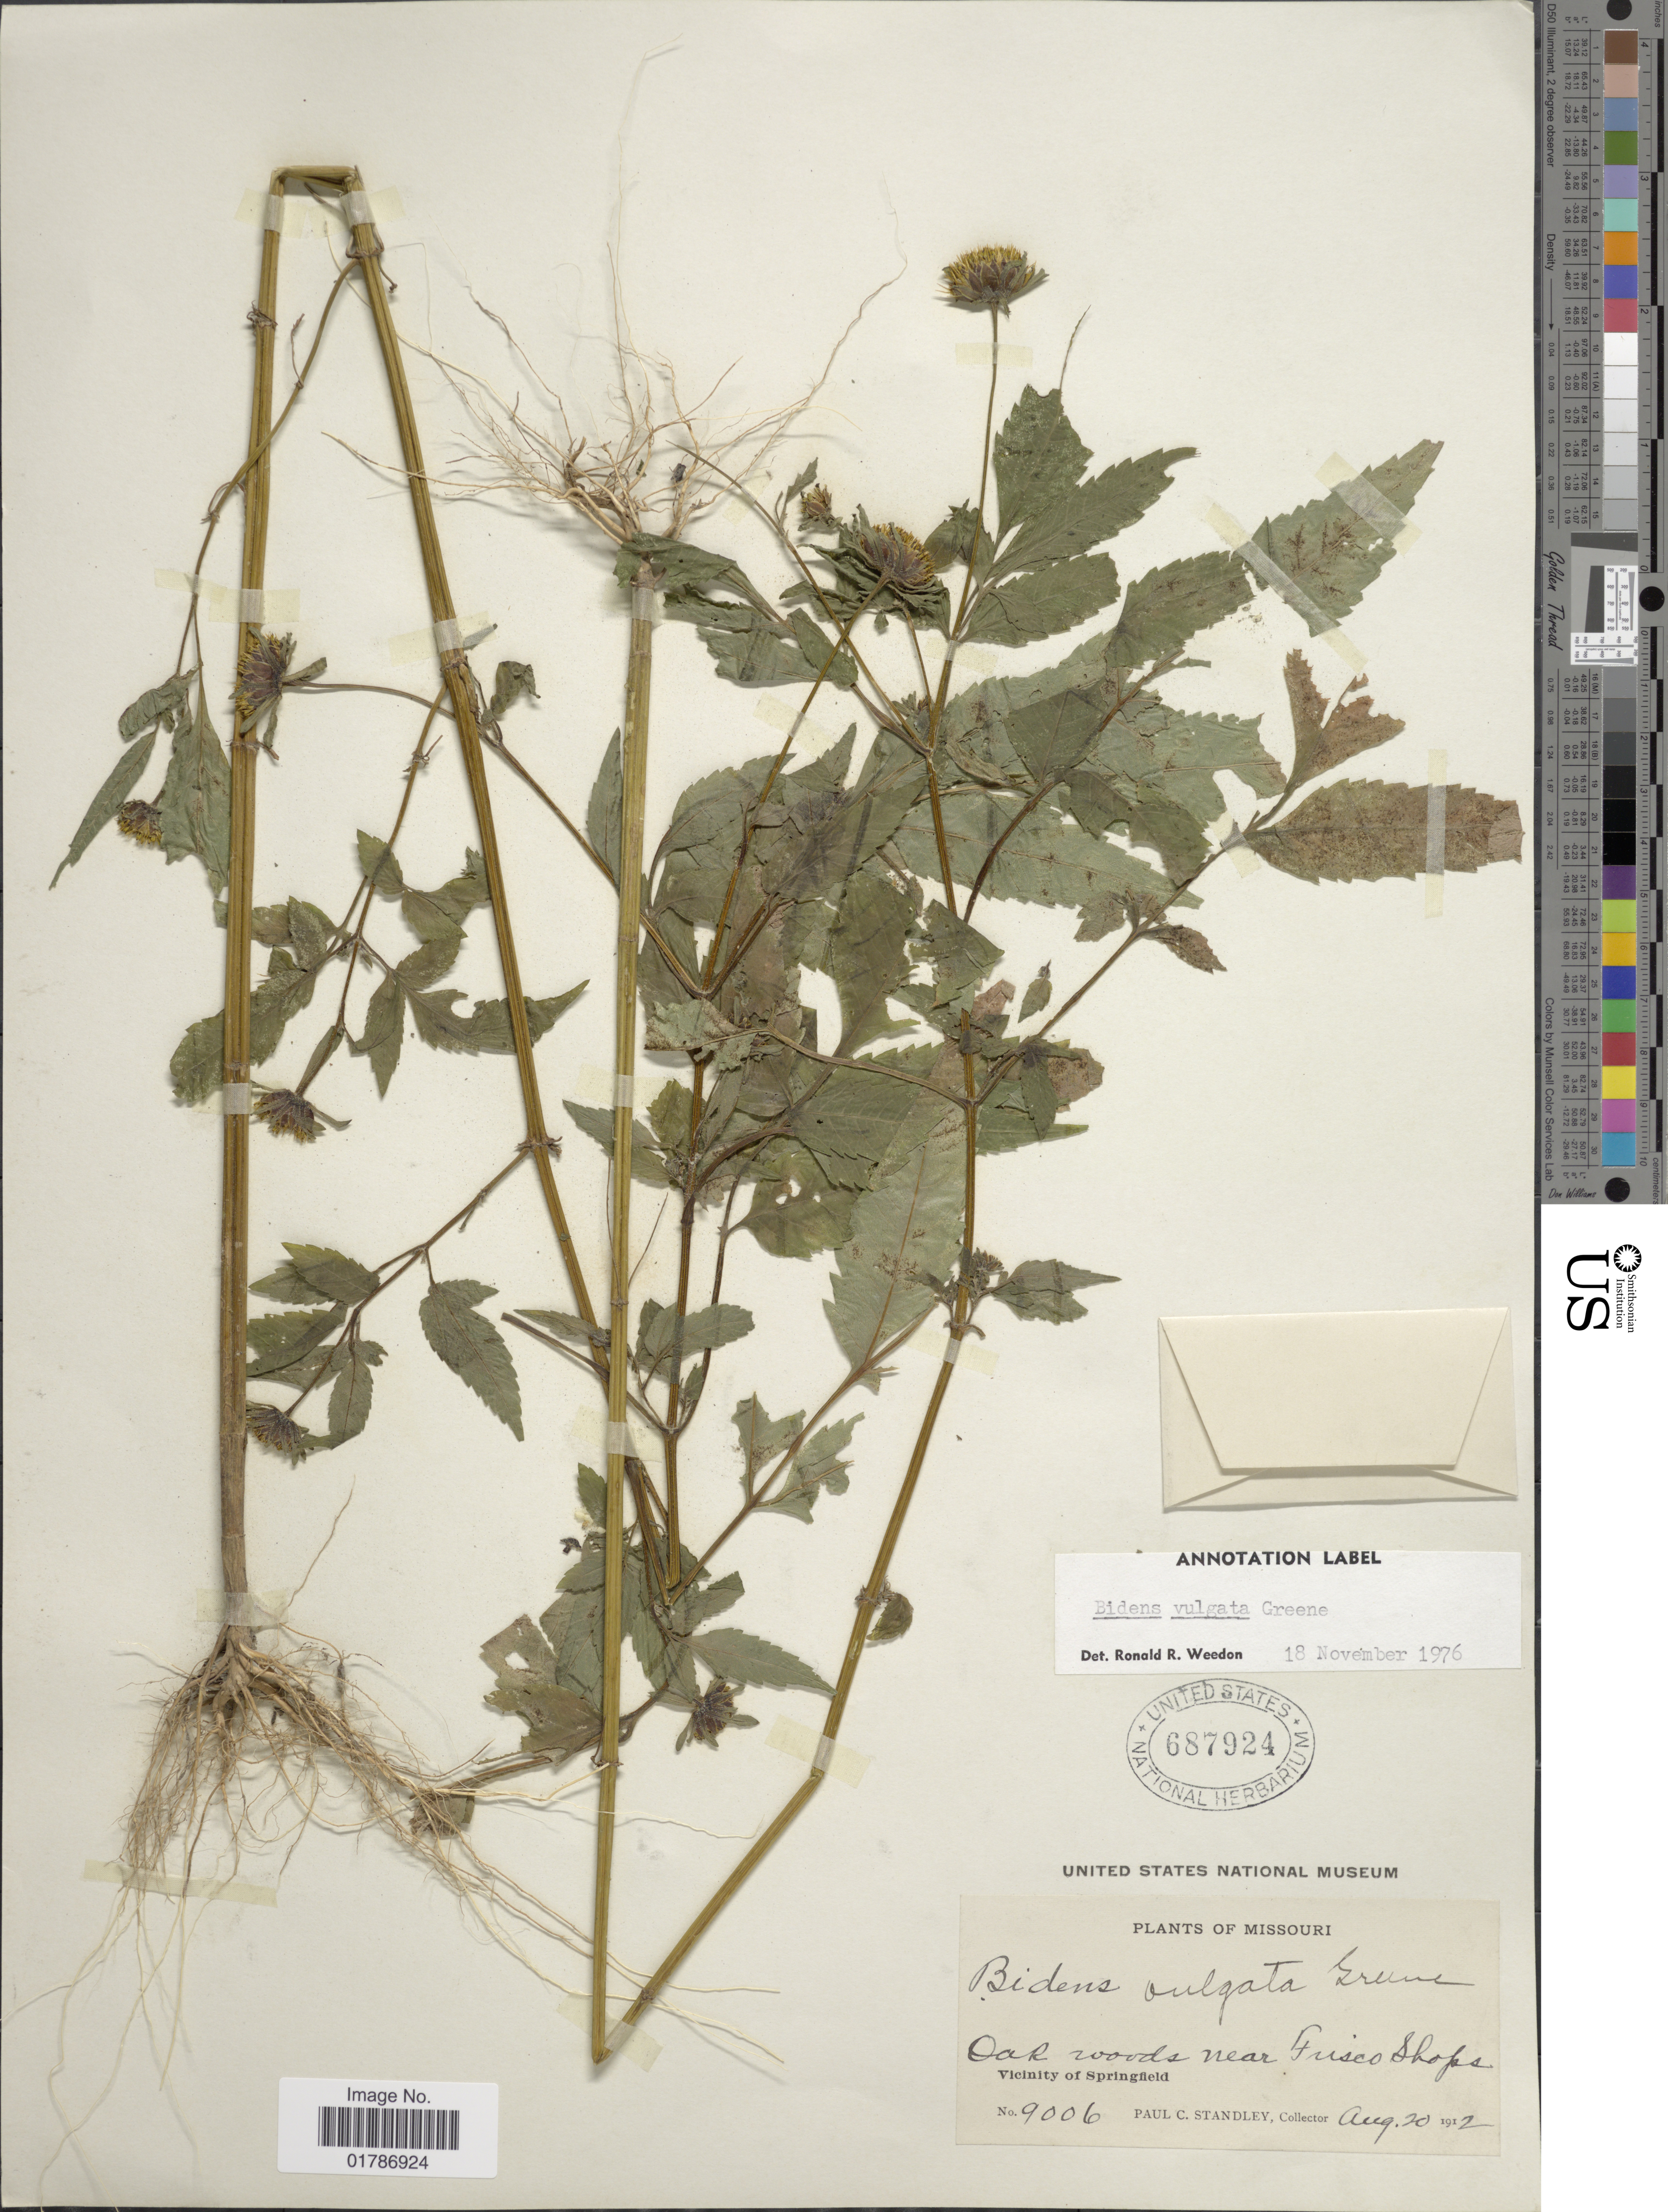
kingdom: Plantae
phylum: Tracheophyta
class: Magnoliopsida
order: Asterales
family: Asteraceae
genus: Bidens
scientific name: Bidens vulgata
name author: Greene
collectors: P. C. Standley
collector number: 9006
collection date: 1912-08-20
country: United States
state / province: Missouri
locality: Oak woods near Frisco Slope, Vicinity of Springfield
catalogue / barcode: US 687924